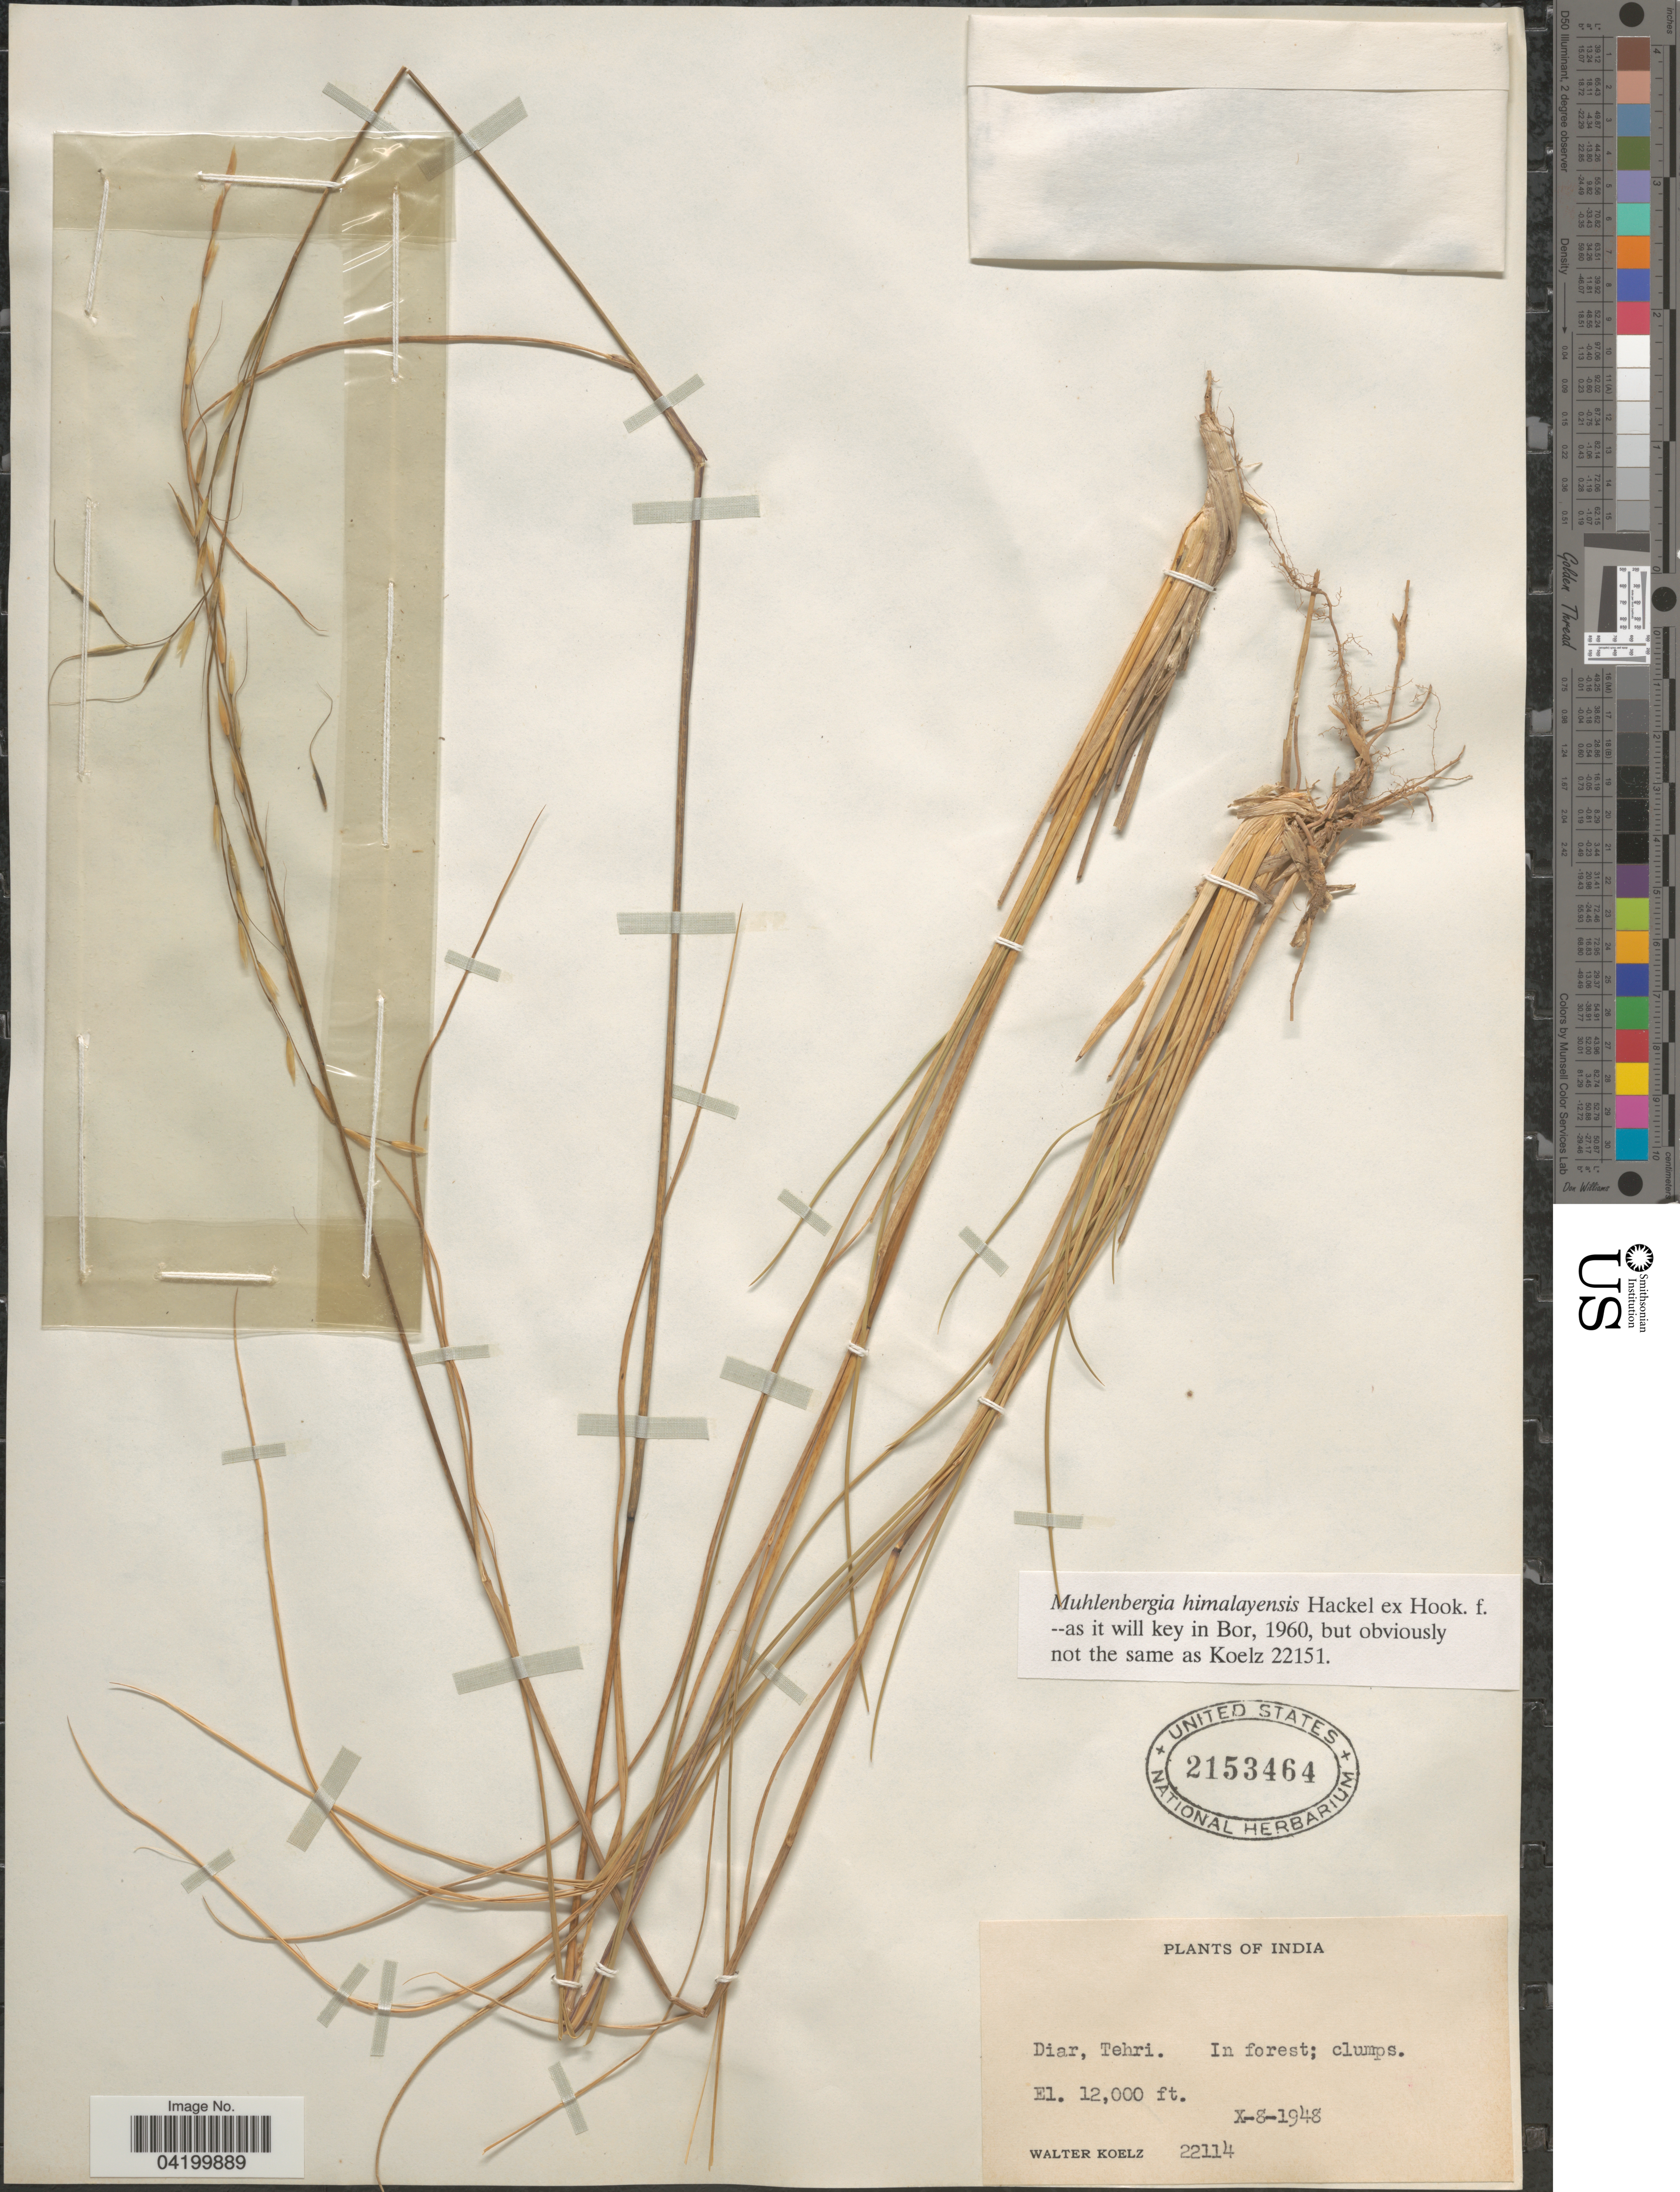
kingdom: Plantae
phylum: Tracheophyta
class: Liliopsida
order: Poales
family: Poaceae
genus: Muhlenbergia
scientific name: Muhlenbergia himalayensis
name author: Hack. ex Hook. f.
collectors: W. N. Koelz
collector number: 22114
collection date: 1948-10-08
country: India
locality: Diar, Tehri.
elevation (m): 3658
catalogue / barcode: US 2153464